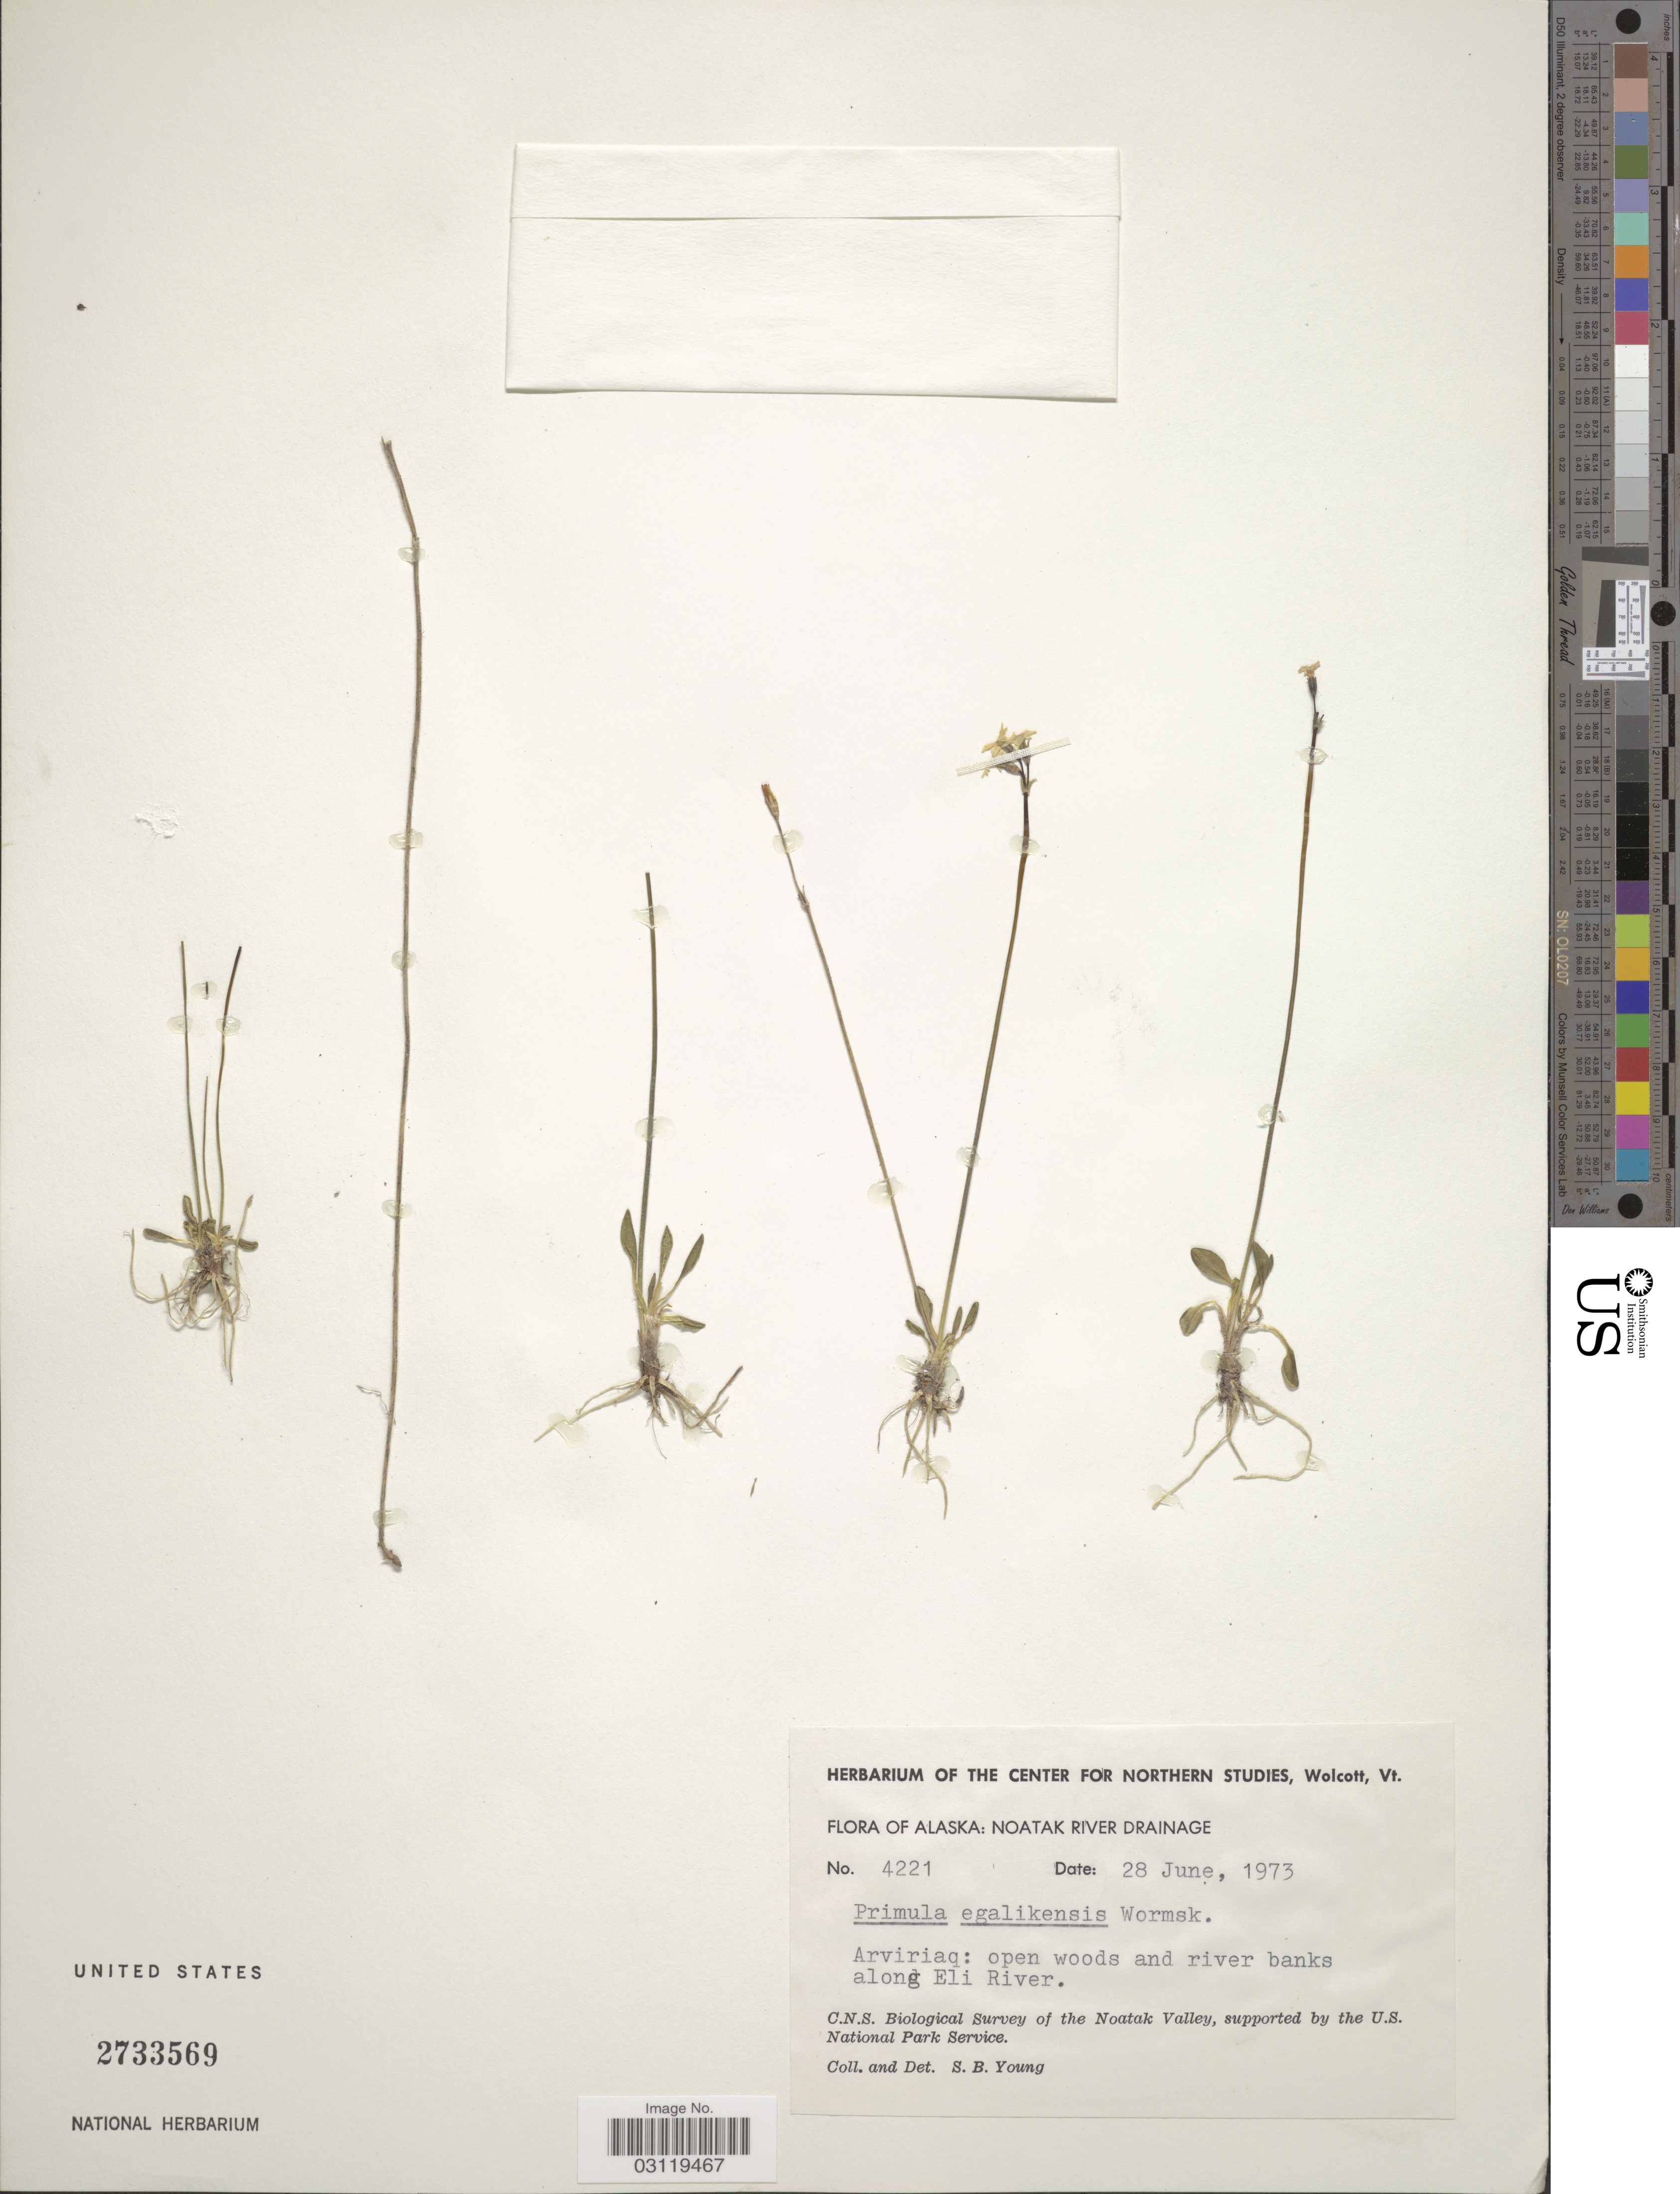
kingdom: Plantae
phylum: Tracheophyta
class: Magnoliopsida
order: Ericales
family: Primulaceae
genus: Primula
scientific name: Primula egaliksensis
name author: Wormsk.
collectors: S. Young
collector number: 4221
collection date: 1973-06-28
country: United States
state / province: Alaska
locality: Noatak River Drainage. Arviriaq: open woods and river banks along Eli River.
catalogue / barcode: US 2733569